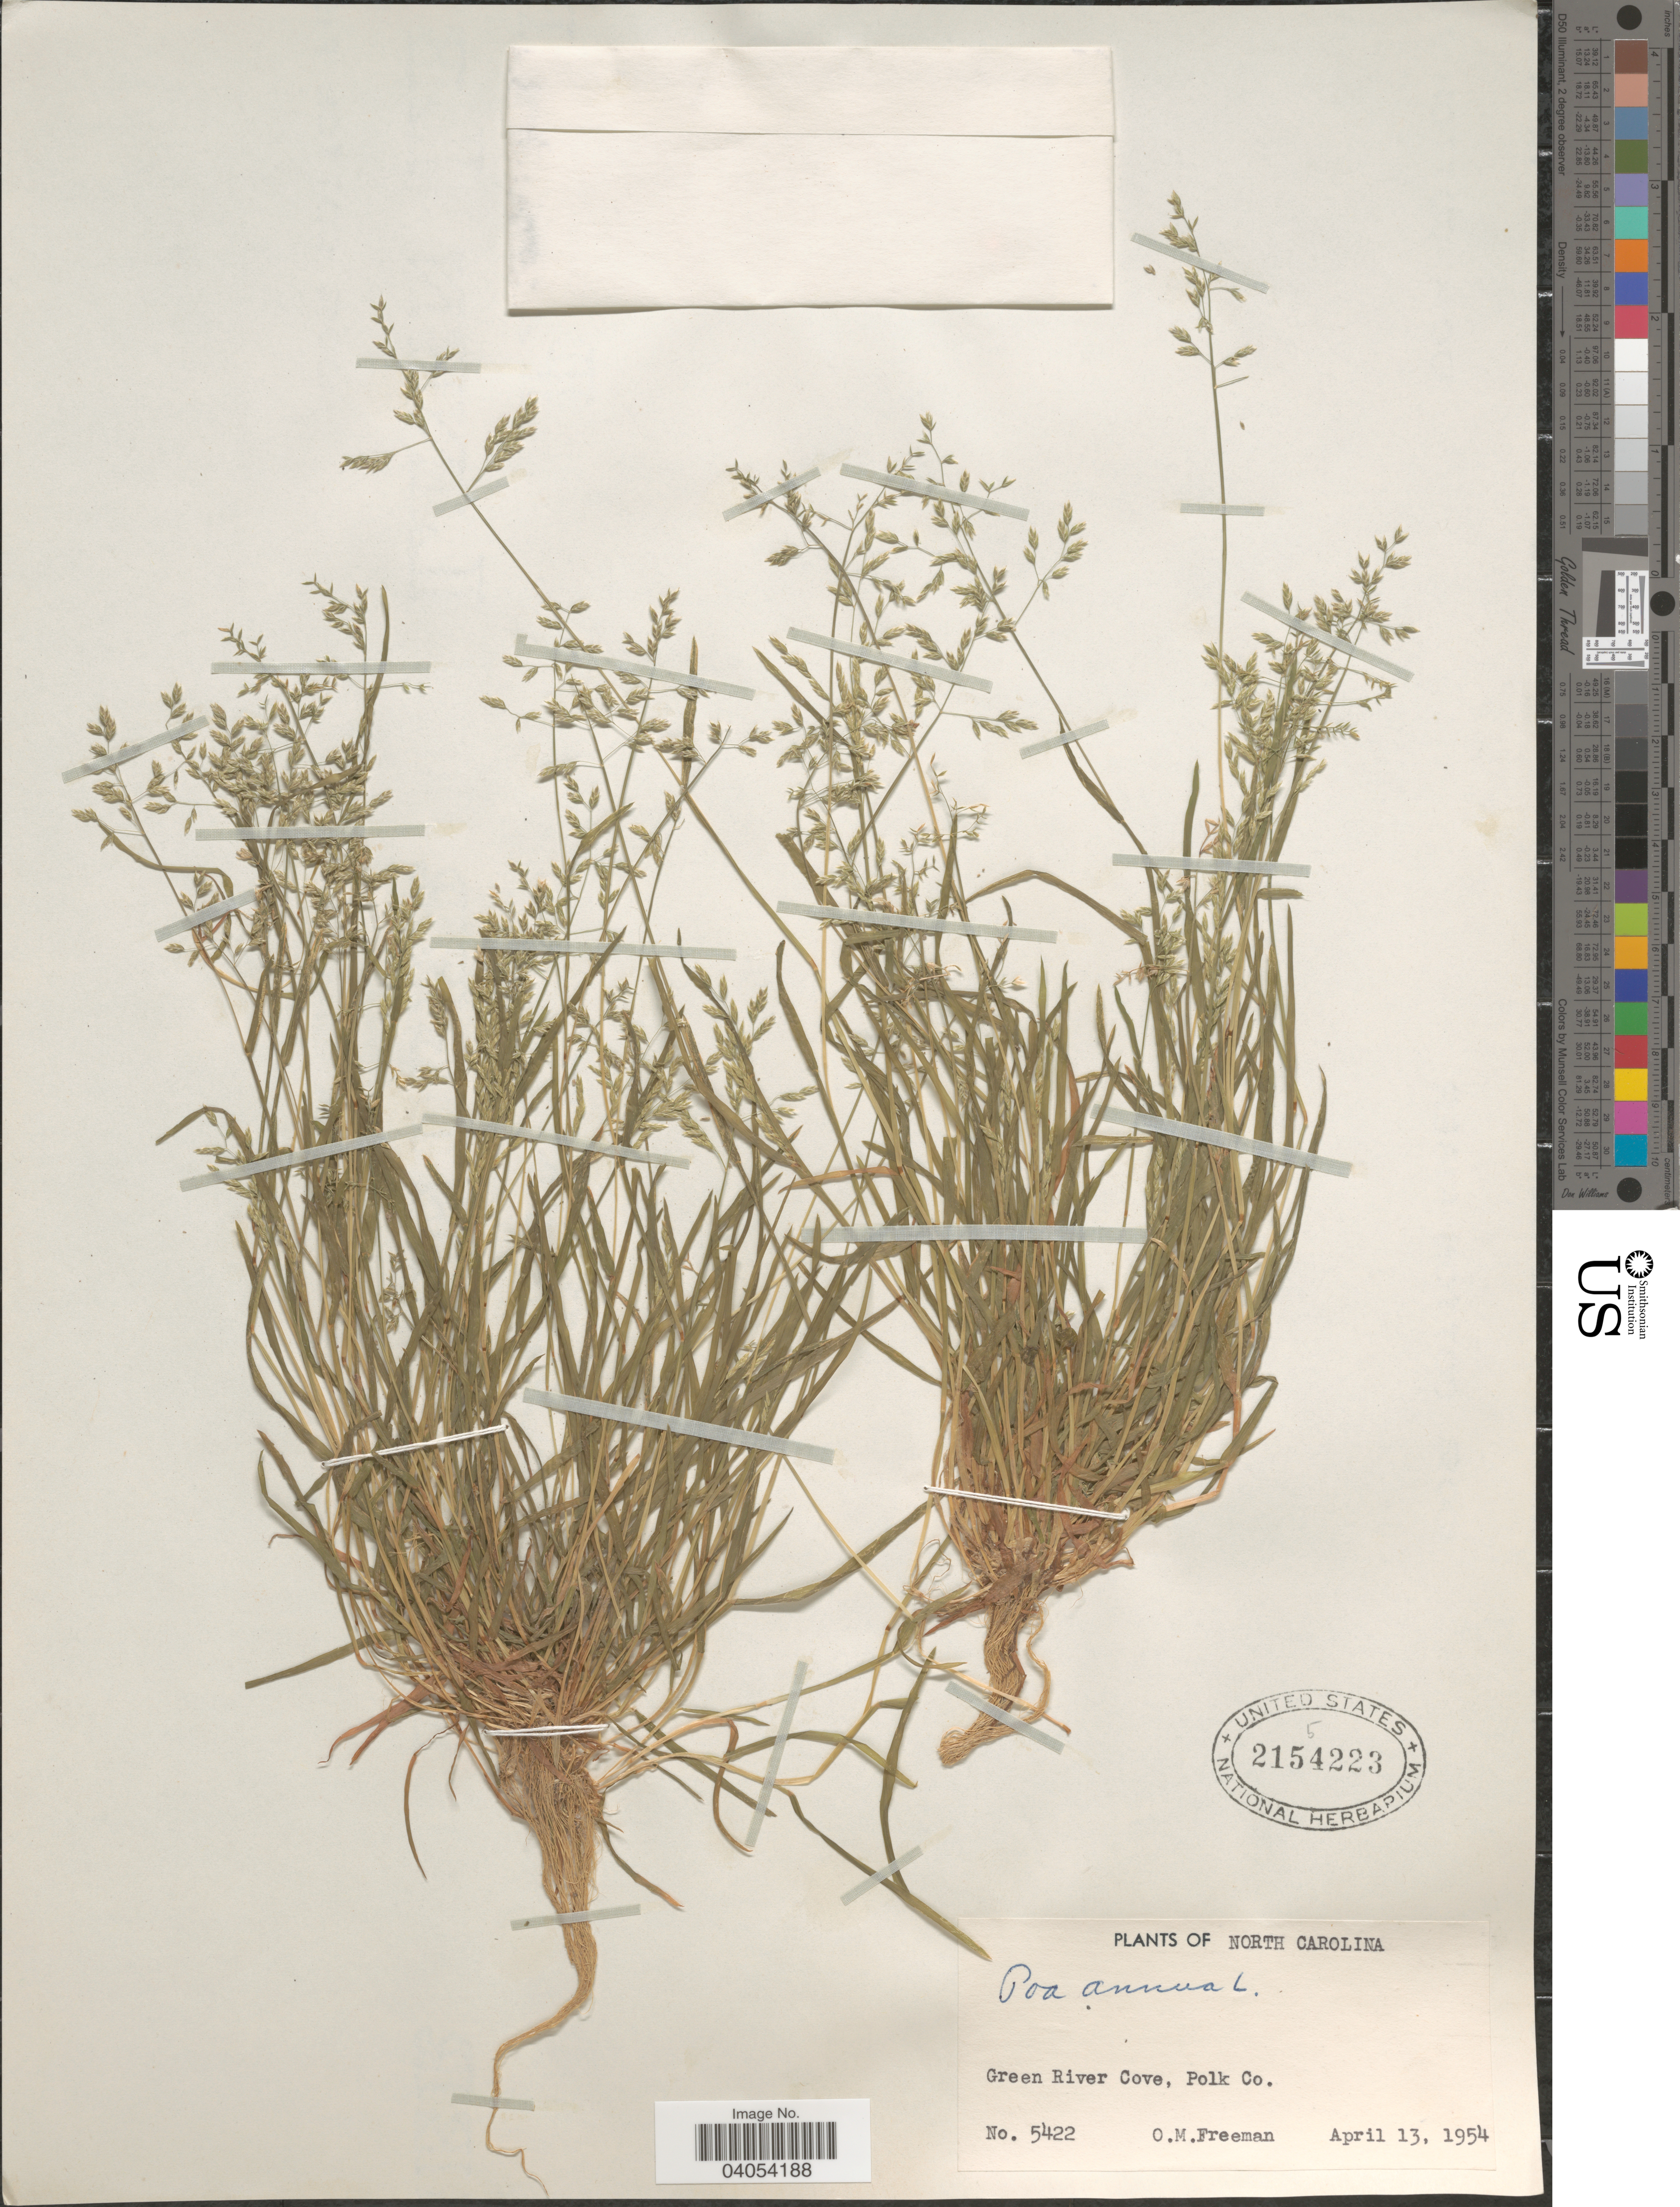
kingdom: Plantae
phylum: Tracheophyta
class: Liliopsida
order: Poales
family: Poaceae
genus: Poa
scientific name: Poa annua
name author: L.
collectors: O. Freeman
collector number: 5422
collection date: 1954-04-13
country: United States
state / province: North Carolina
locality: Green River Cove, Polk Co.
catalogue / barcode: US 2154223